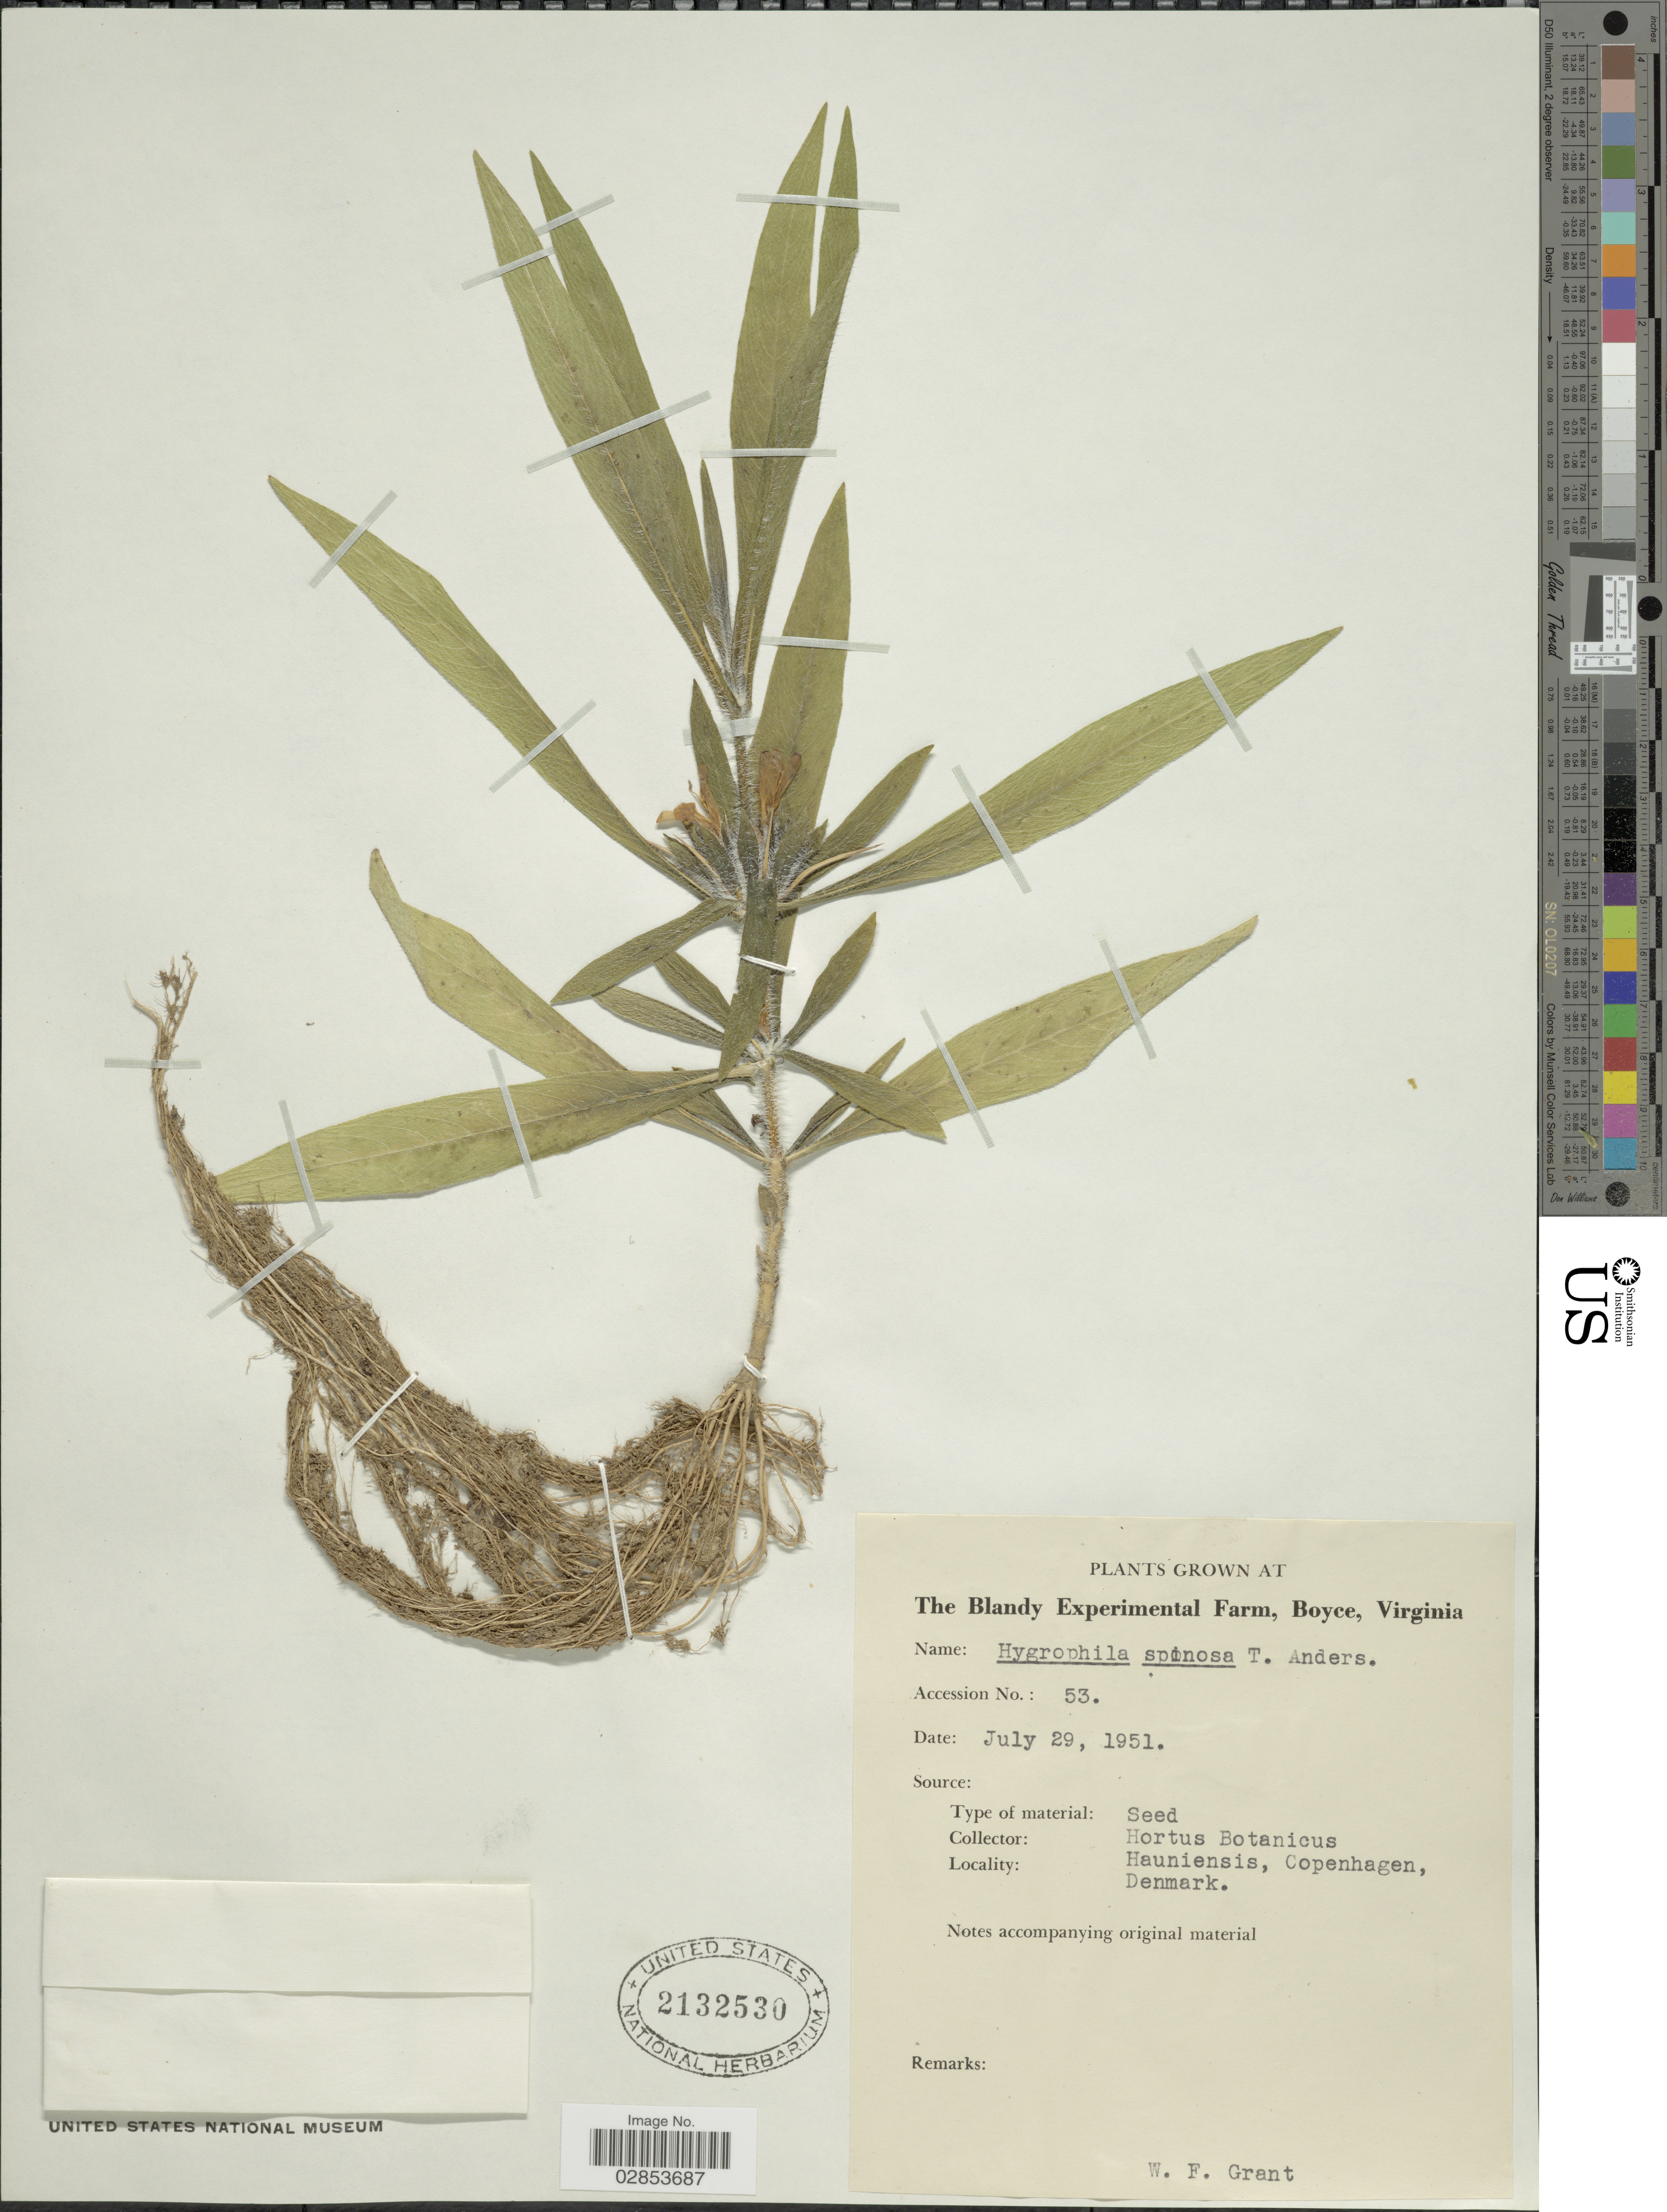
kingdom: Plantae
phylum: Tracheophyta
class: Magnoliopsida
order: Lamiales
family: Acanthaceae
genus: Hygrophila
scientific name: Hygrophila spinosa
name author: T. Anderson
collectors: W. Grant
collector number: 53?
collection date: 1951-07-29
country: United States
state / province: Virginia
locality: The Blandy Experimental Farm, Boyce, Virginia.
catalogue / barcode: US 2132530